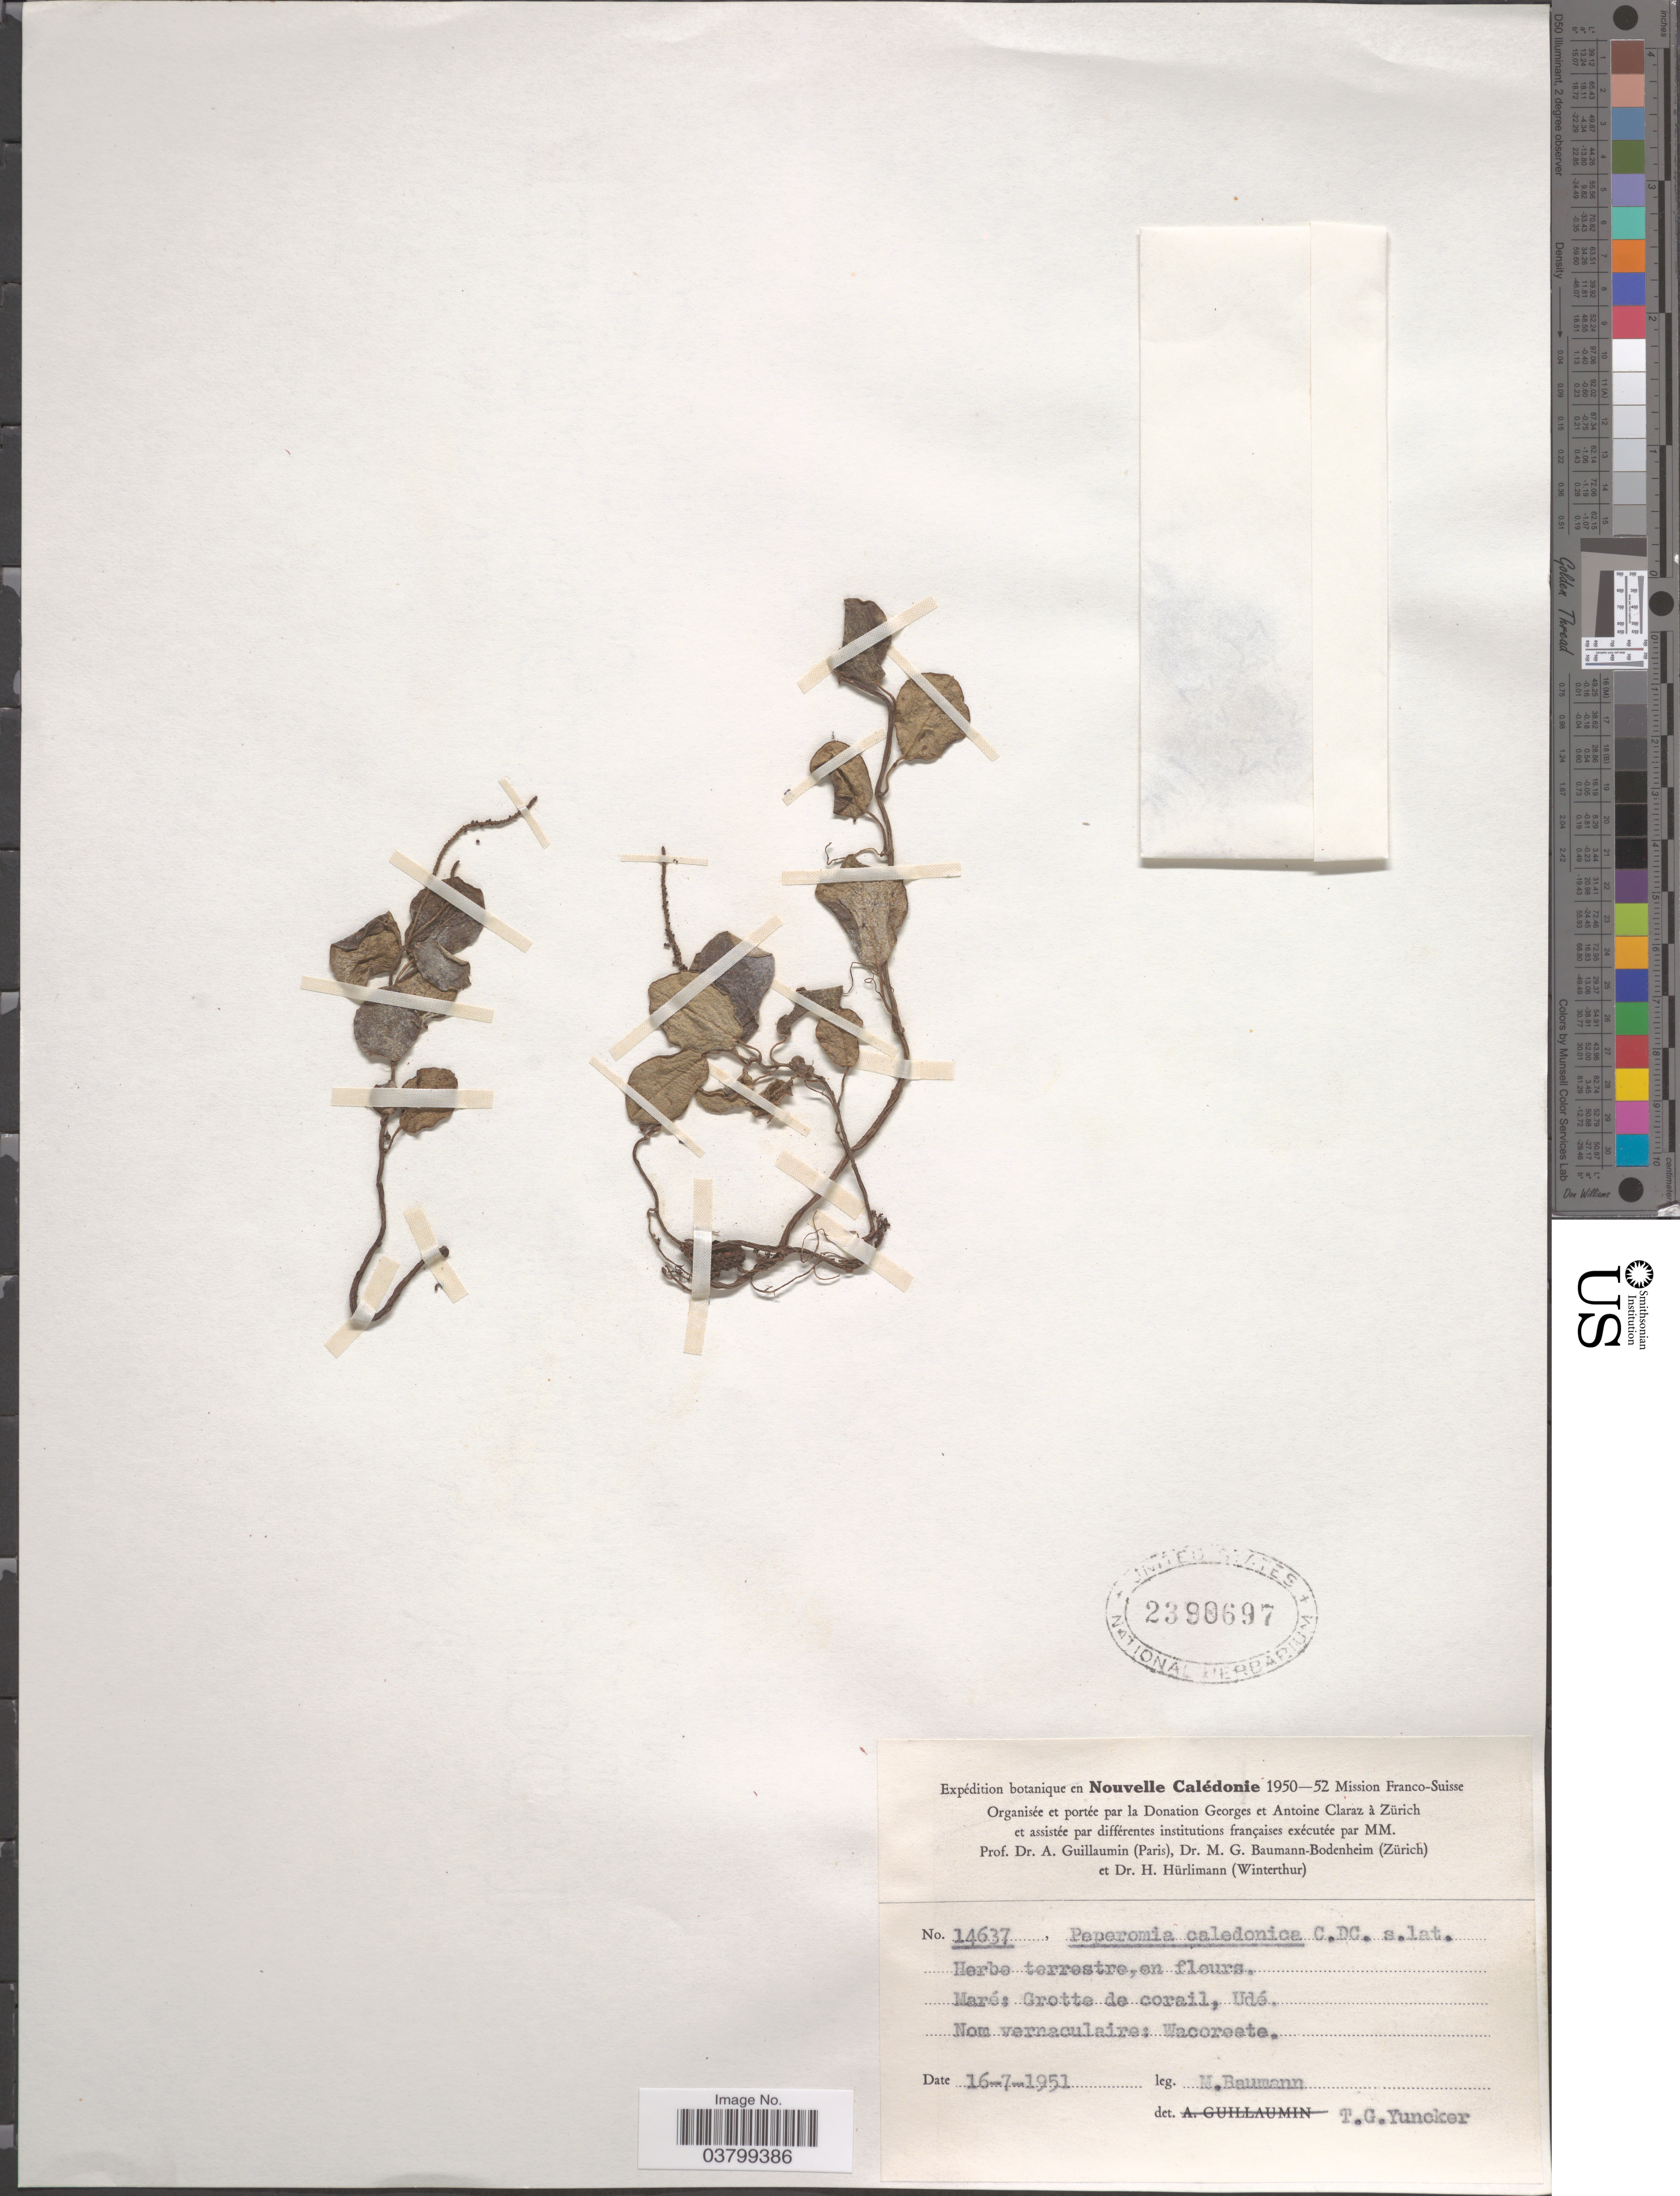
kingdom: Plantae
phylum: Tracheophyta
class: Magnoliopsida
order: Piperales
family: Piperaceae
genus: Peperomia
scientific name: Peperomia caledonica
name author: C. DC.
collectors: M. Baumann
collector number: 14637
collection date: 1951-07-16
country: New Caledonia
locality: Nouvelle Calédonie. Maré: Grotte de corail, Udé. Nom vernaculaire: Wacoreete.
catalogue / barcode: US 2390697